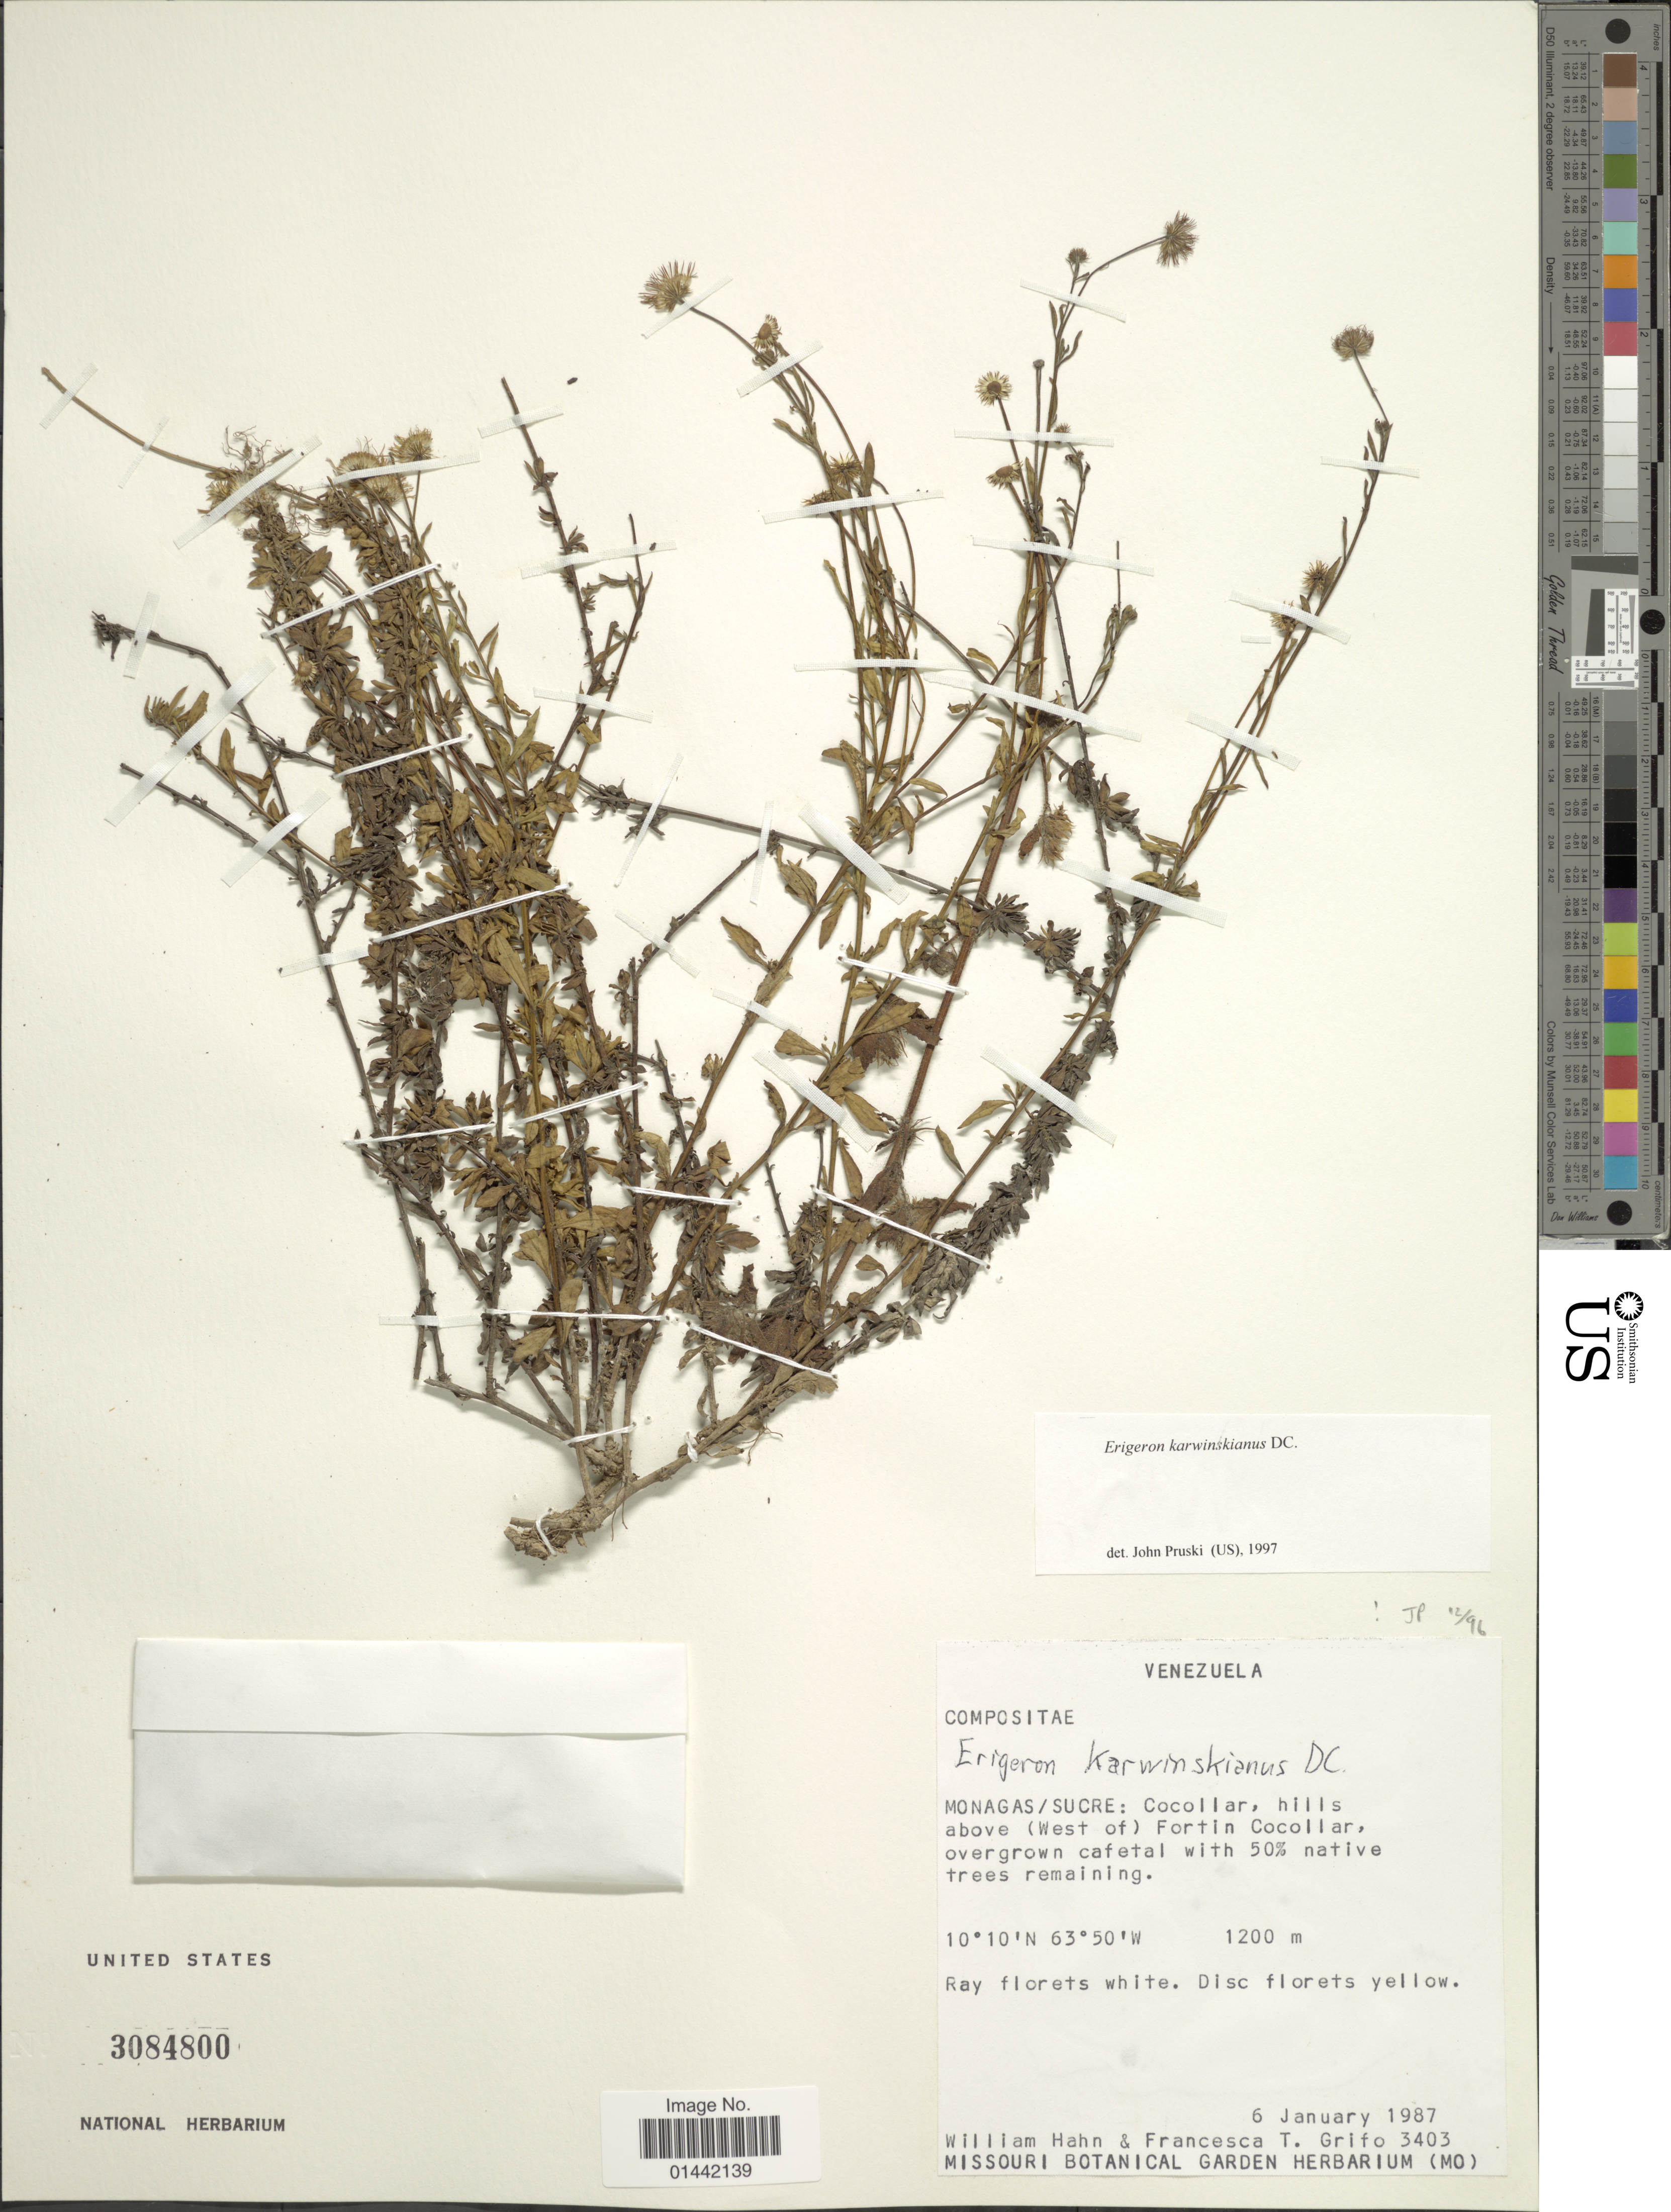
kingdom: Plantae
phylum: Tracheophyta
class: Magnoliopsida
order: Asterales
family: Asteraceae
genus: Erigeron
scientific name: Erigeron karvinskianus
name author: DC.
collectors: W. J. Hahn & F. Grifo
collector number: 3403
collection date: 1987-01-06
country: Venezuela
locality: Monogas/Sucre; Cocollar, hills above (West of) Fortin Cocollar, overgrown cafetal with 50% native trees remaining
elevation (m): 1200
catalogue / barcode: US 3084800